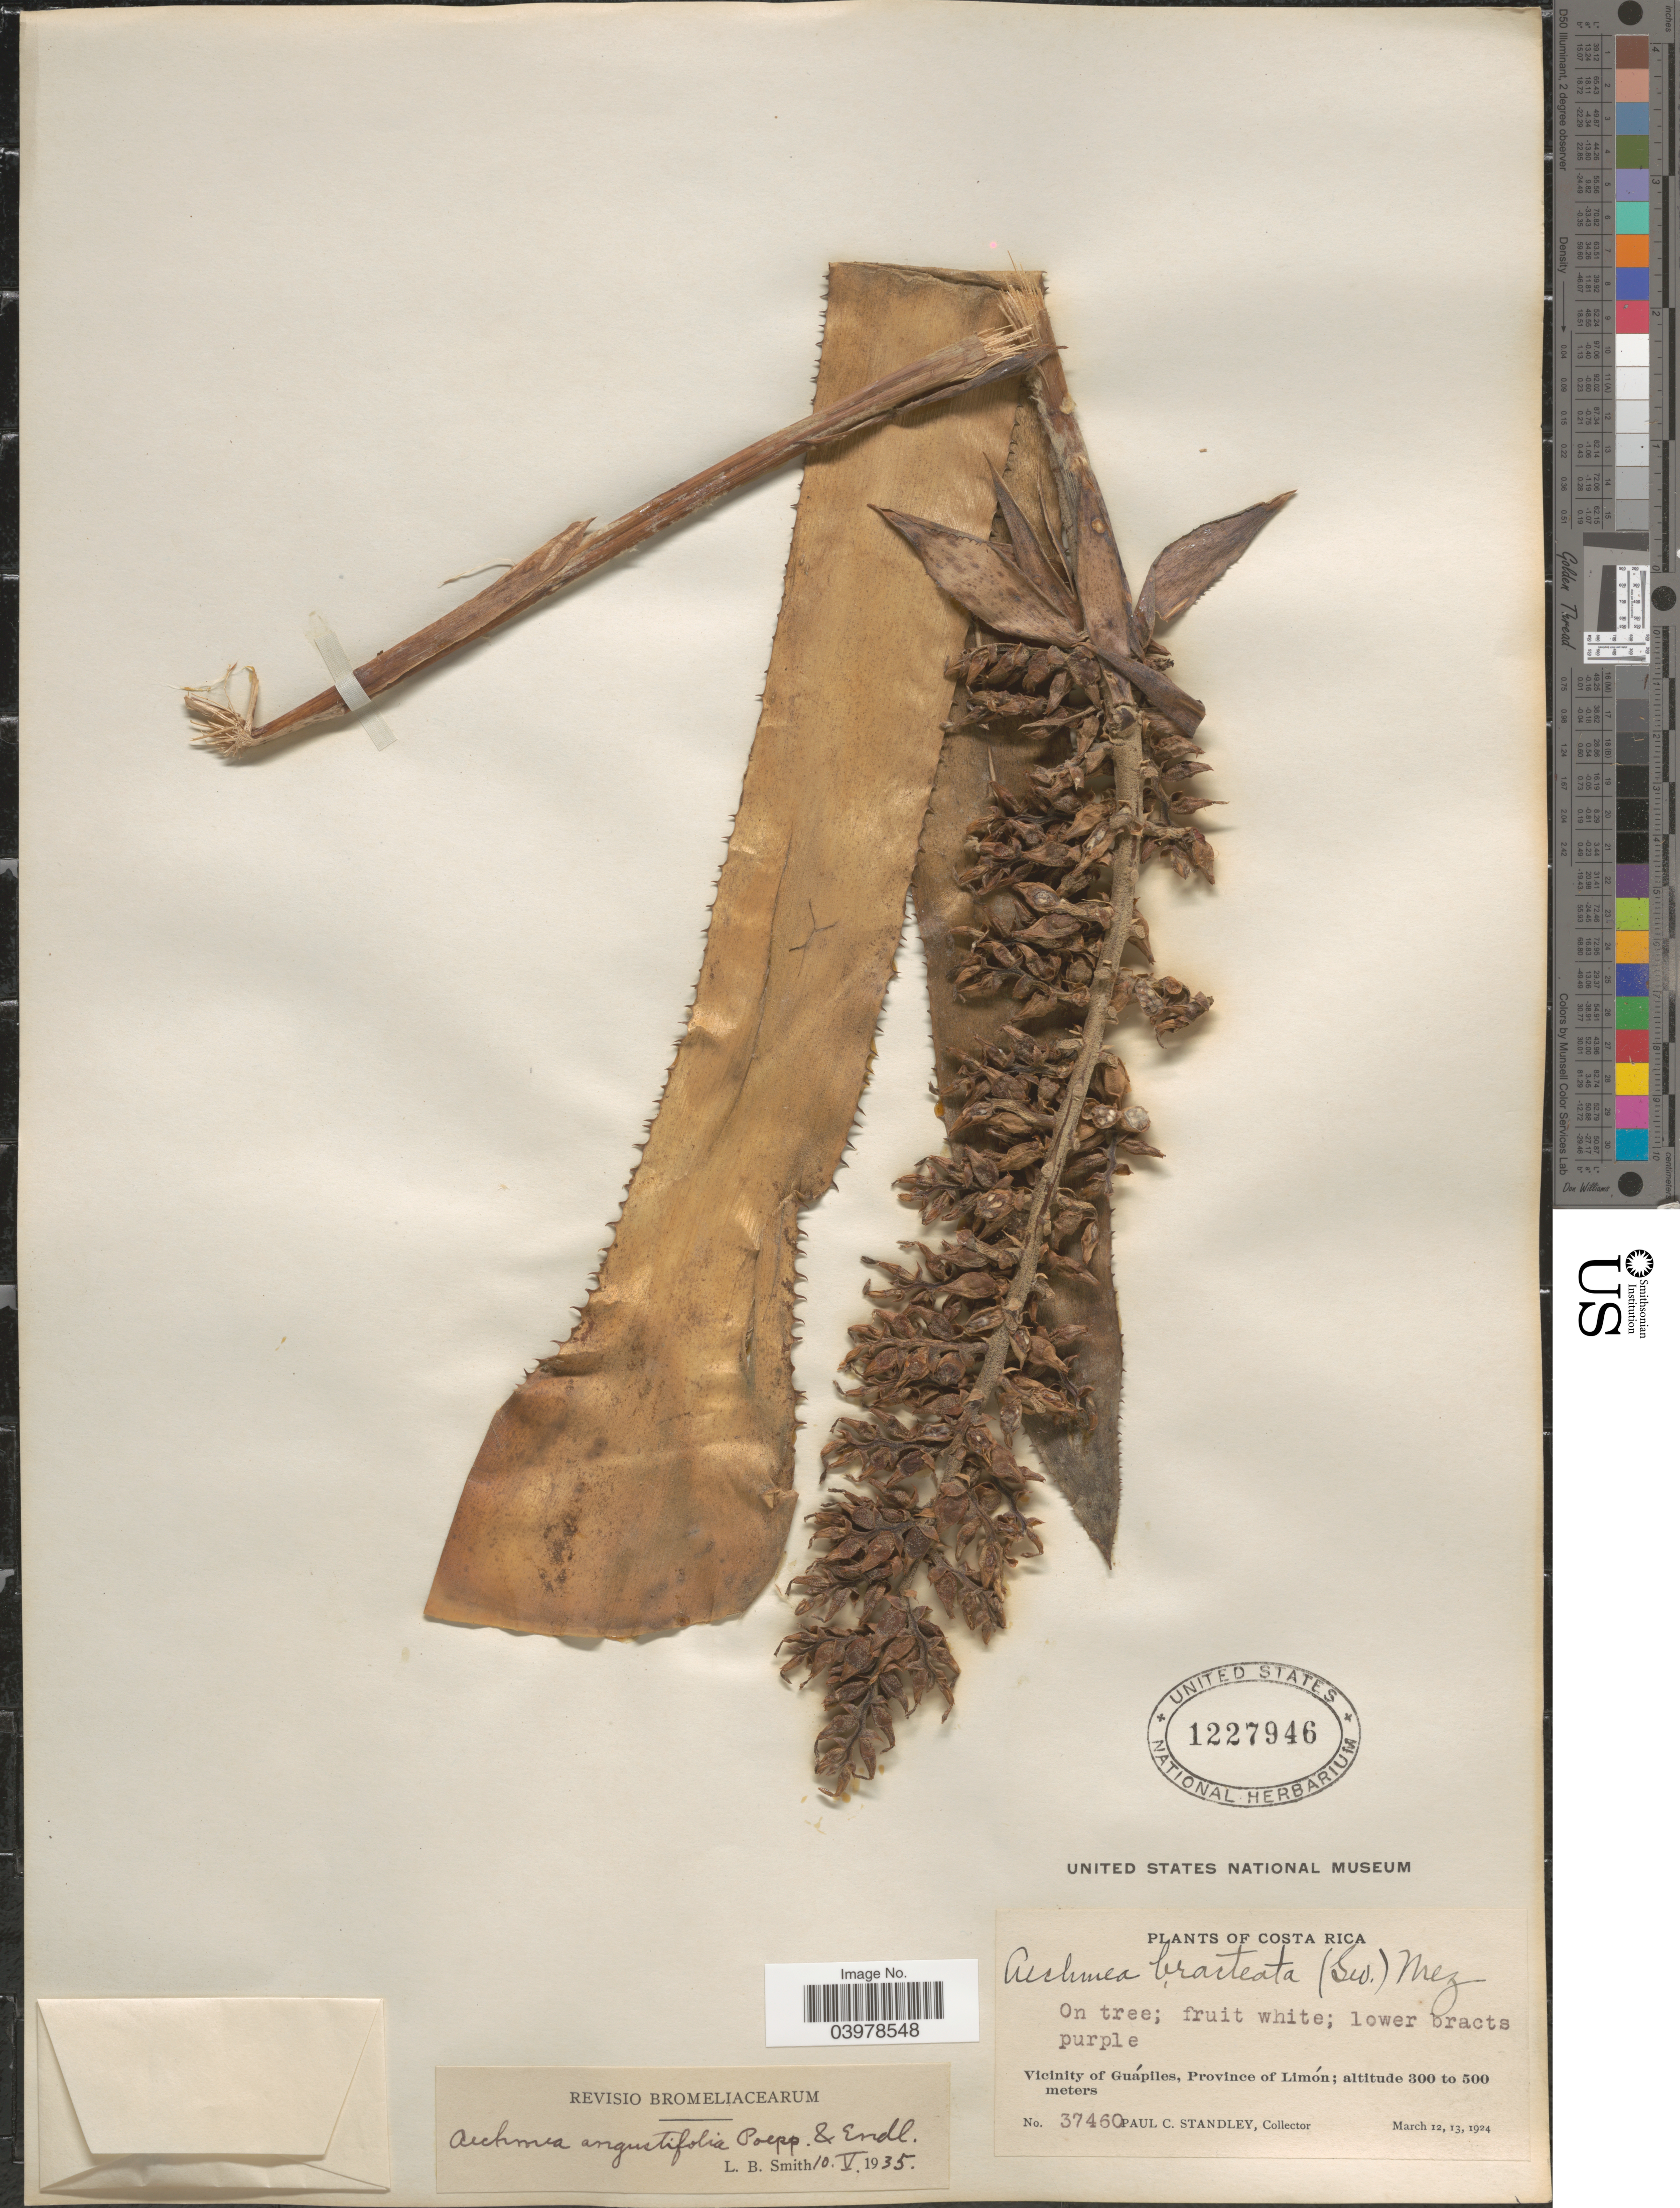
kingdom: Plantae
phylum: Tracheophyta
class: Liliopsida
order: Poales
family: Bromeliaceae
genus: Aechmea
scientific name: Aechmea angustifolia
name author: Poepp. & Endl.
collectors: P. C. Standley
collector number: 37460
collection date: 1924-03-12/1924-03-13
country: Costa Rica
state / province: Limón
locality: Vicinity of Guápiles.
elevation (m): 300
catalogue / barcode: US 1227946